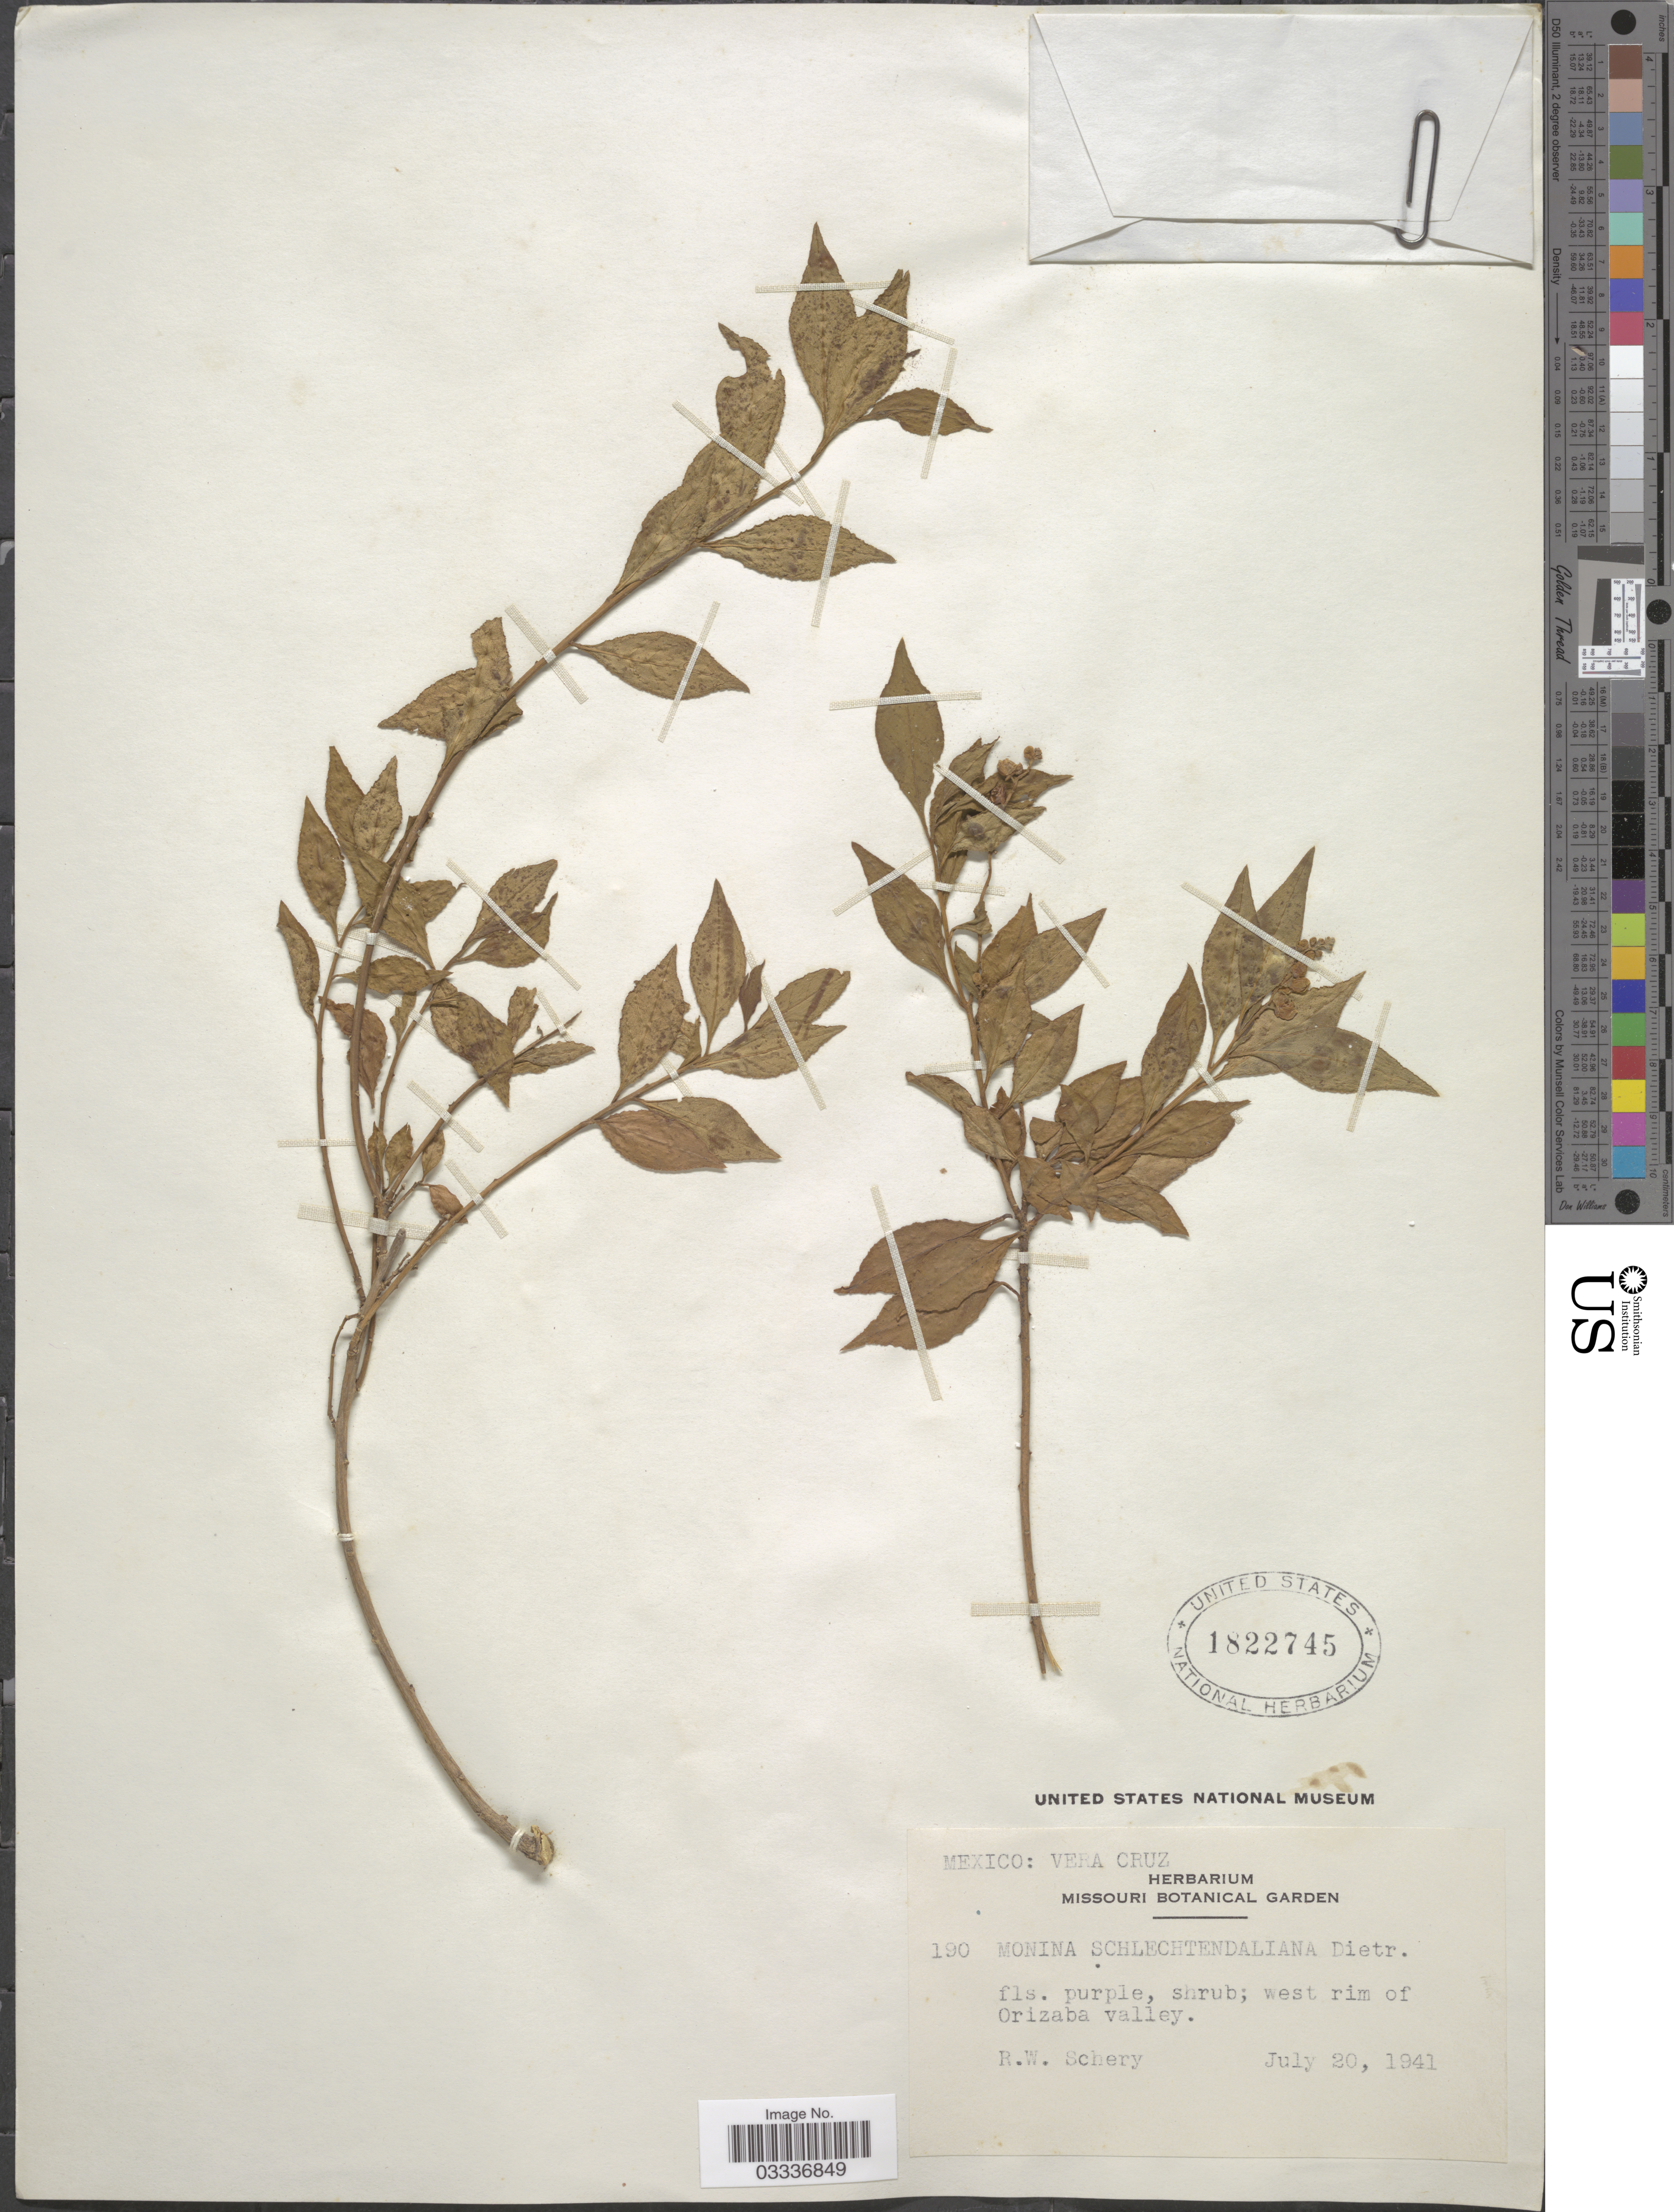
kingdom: Plantae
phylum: Tracheophyta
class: Magnoliopsida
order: Fabales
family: Polygalaceae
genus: Monnina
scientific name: Monnina schlechtendaliana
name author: D. Dietr.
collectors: R. W. Schery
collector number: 190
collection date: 1941-07-20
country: Mexico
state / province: Veracruz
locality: Vera Cruz. West rim of Orizaba valley.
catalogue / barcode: US 1822745